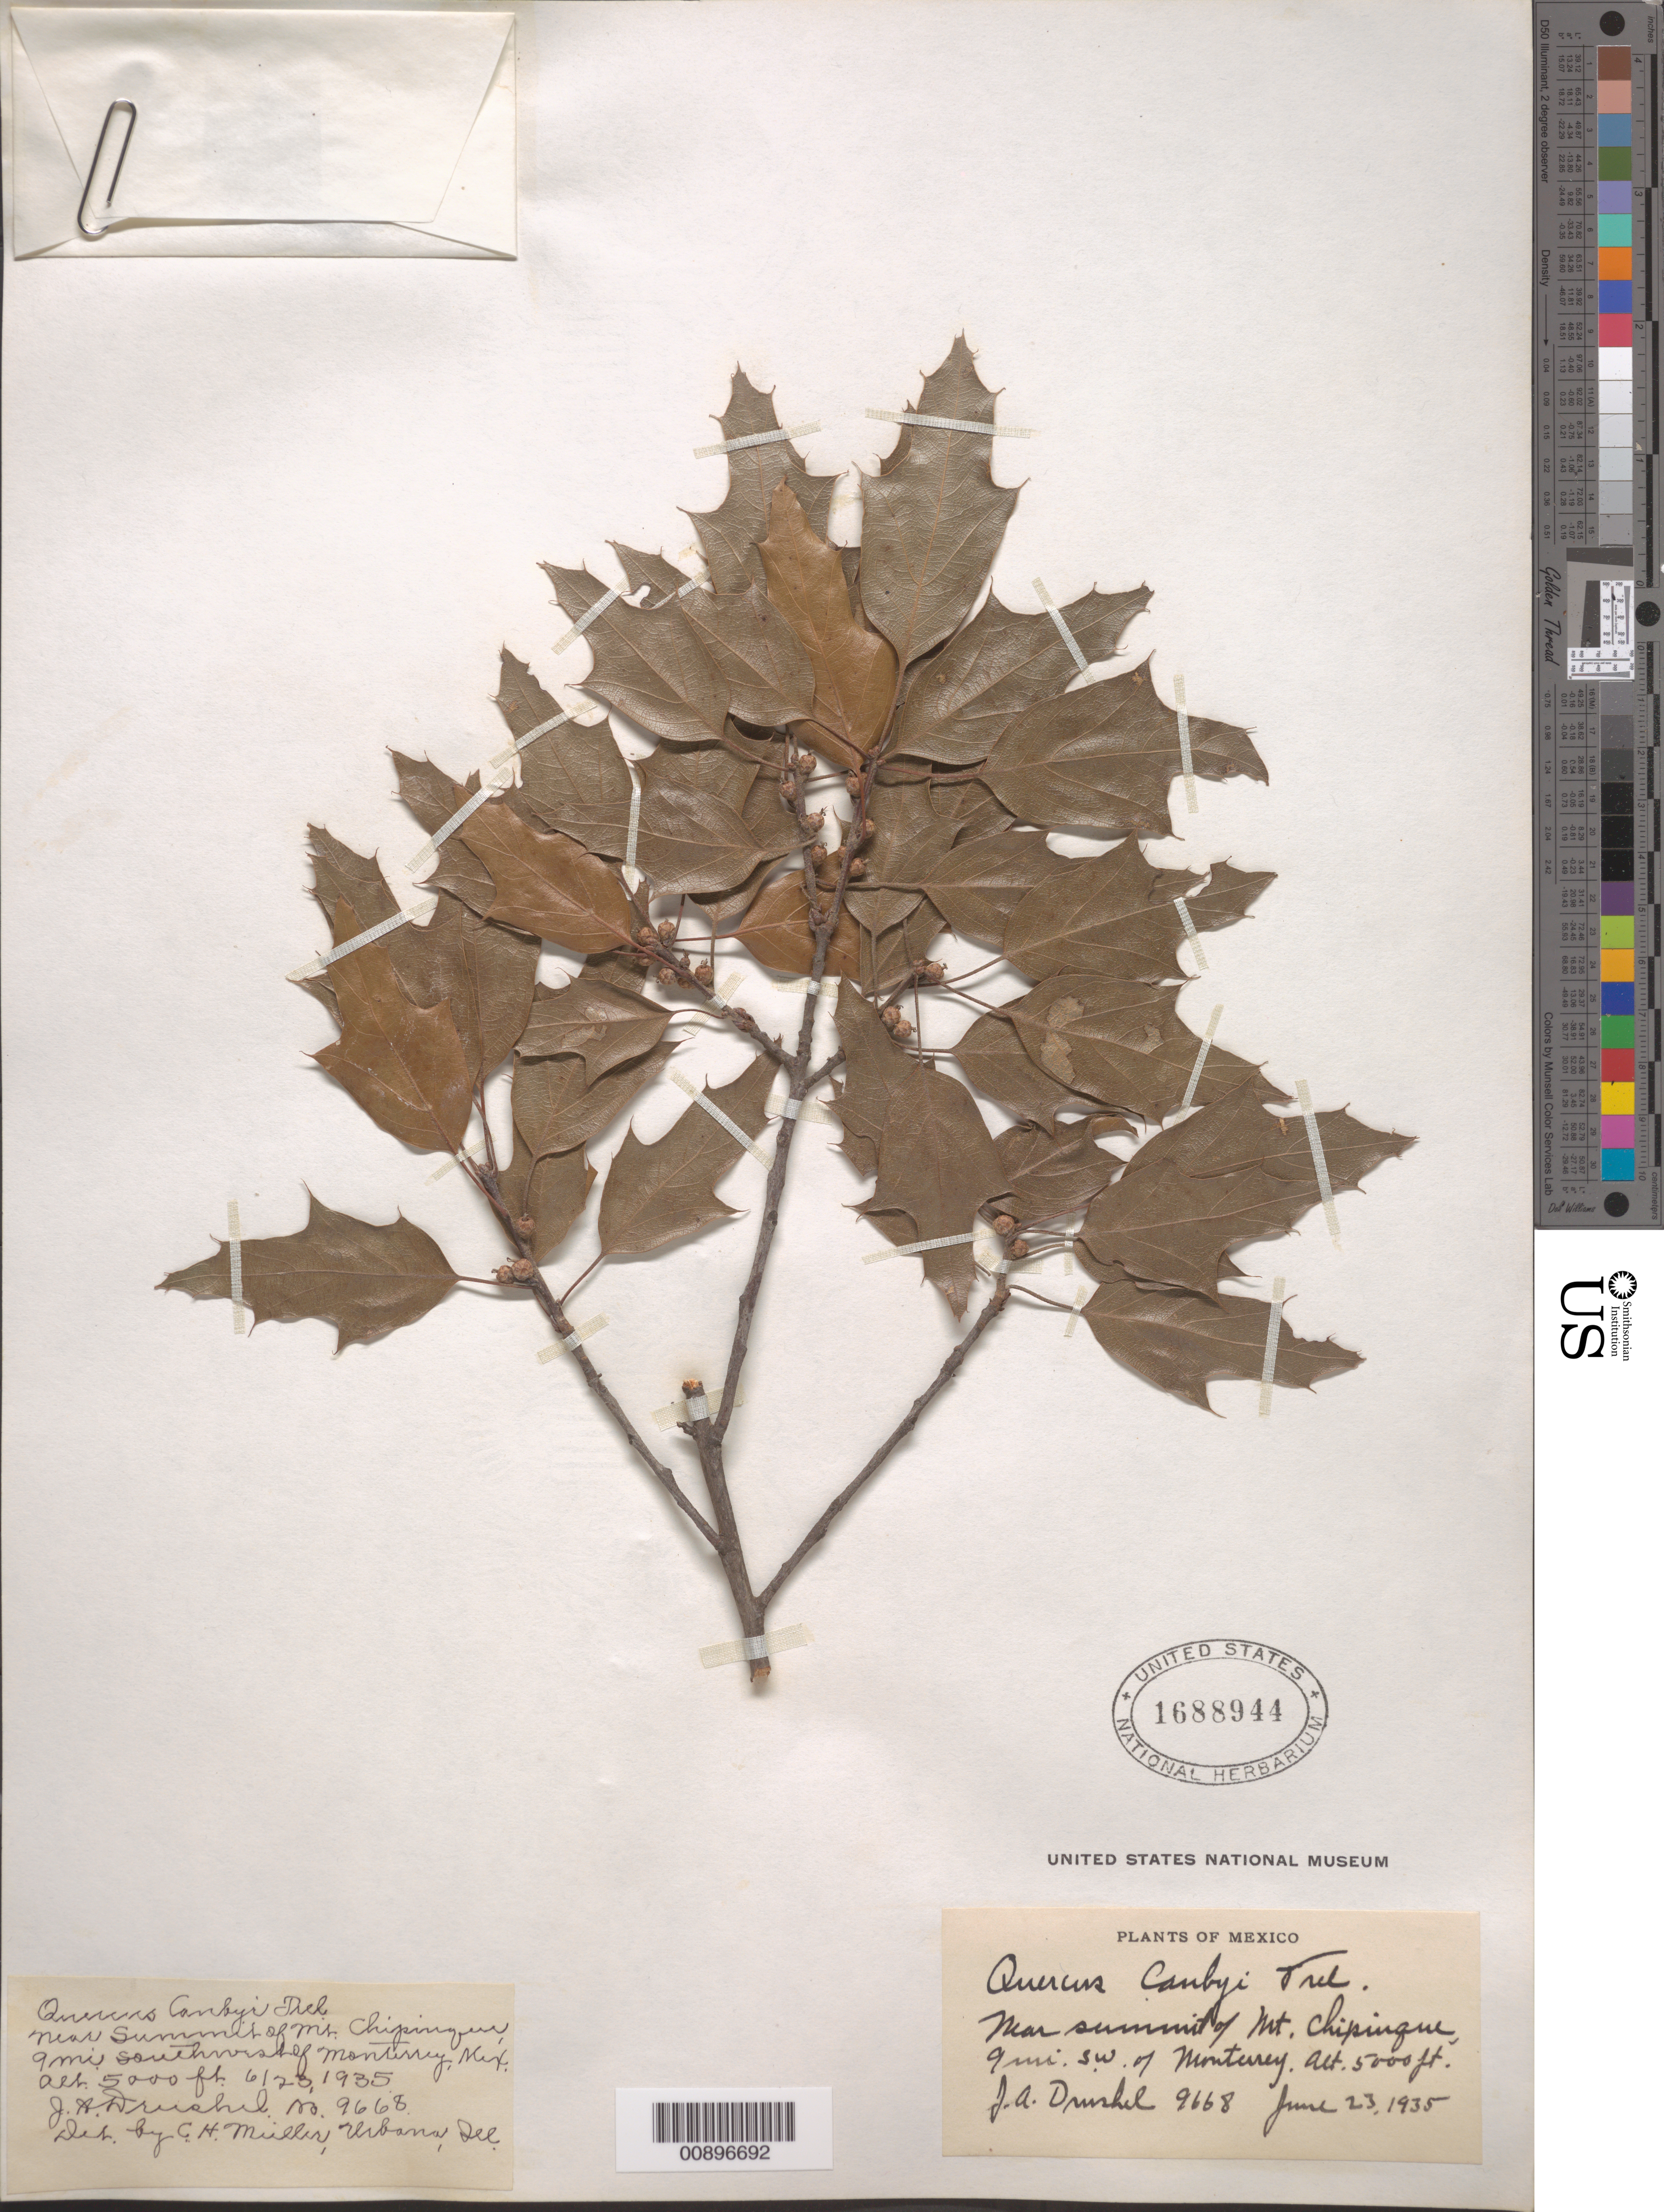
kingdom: Plantae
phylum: Tracheophyta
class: Magnoliopsida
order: Fagales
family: Fagaceae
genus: Quercus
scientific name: Quercus canbyi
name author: Trel.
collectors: J. A. Drushel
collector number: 9668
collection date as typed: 23 Jun 1935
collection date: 1935-06-23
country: Mexico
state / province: Nuevo León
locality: Near summit of Mt. Chipinque, 9 mi. southwest of Monterrey.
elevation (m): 1524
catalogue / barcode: US 1688944